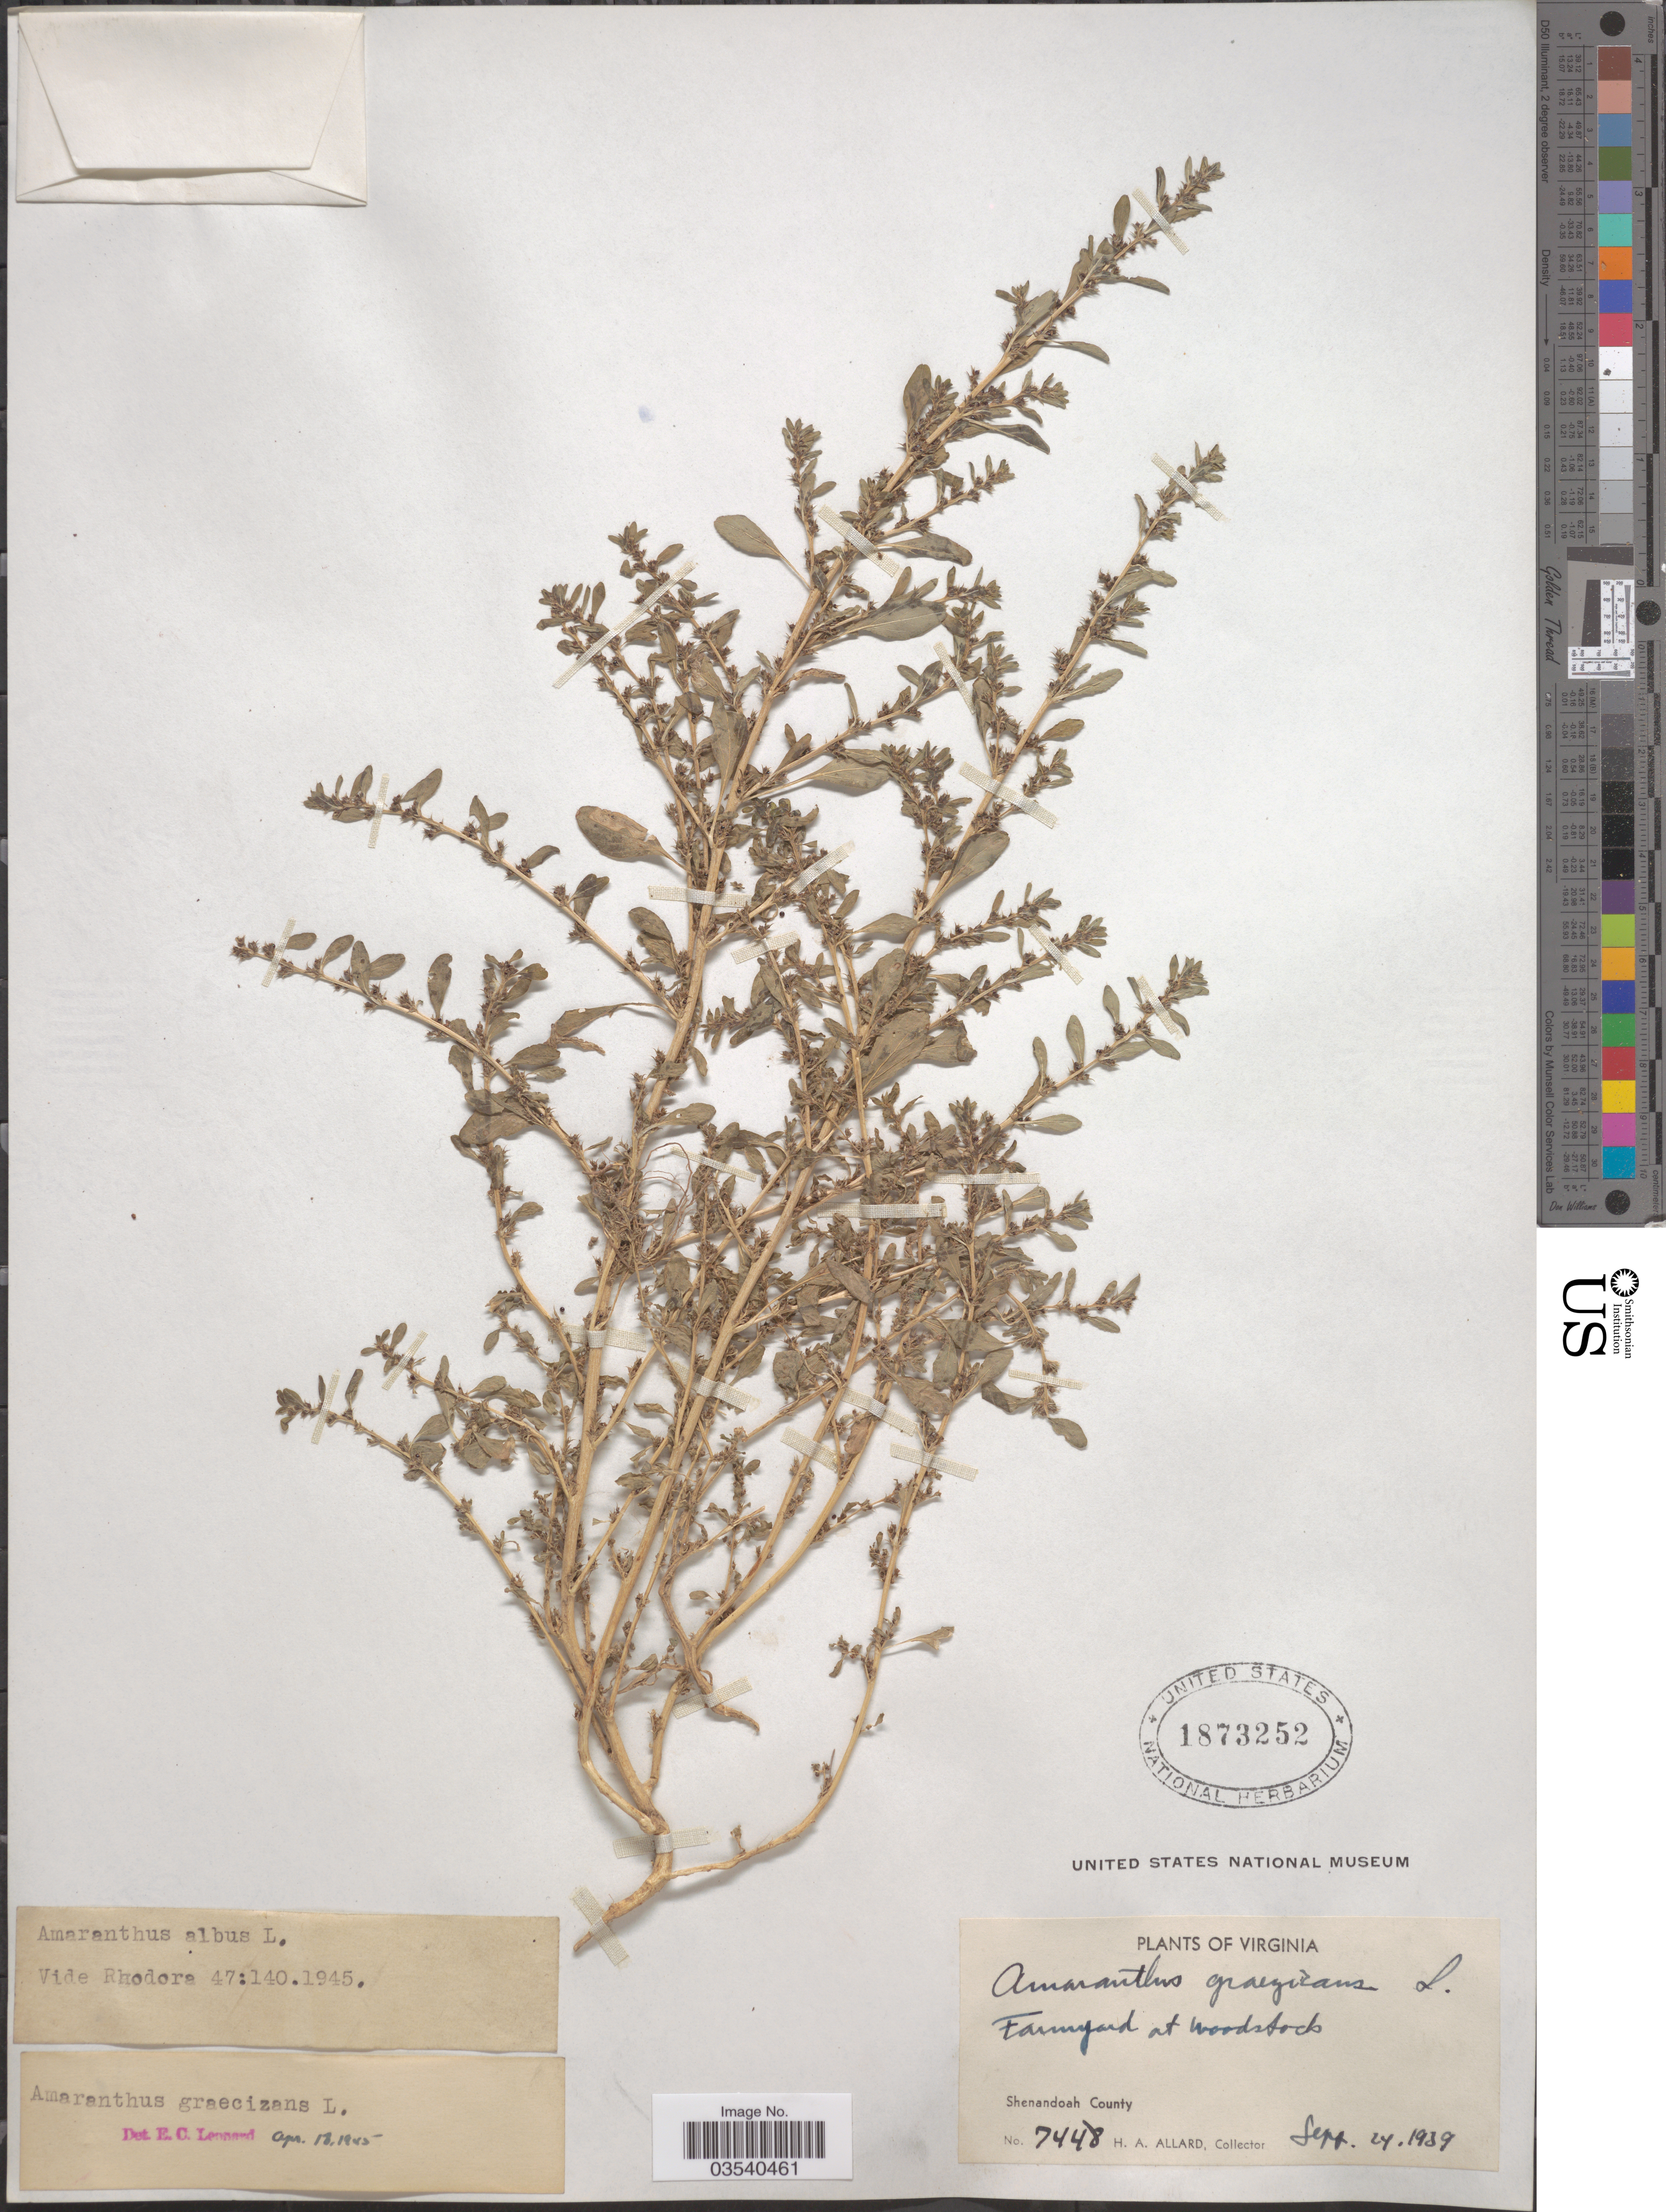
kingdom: Plantae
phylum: Tracheophyta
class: Magnoliopsida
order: Caryophyllales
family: Amaranthaceae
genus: Amaranthus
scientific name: Amaranthus graecizans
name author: L.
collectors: H. A. Allard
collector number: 7448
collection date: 1939-09-24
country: United States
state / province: Virginia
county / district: Shenandoah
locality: Farmyard at woodstock. Shenandoah County.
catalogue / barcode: US 1873252